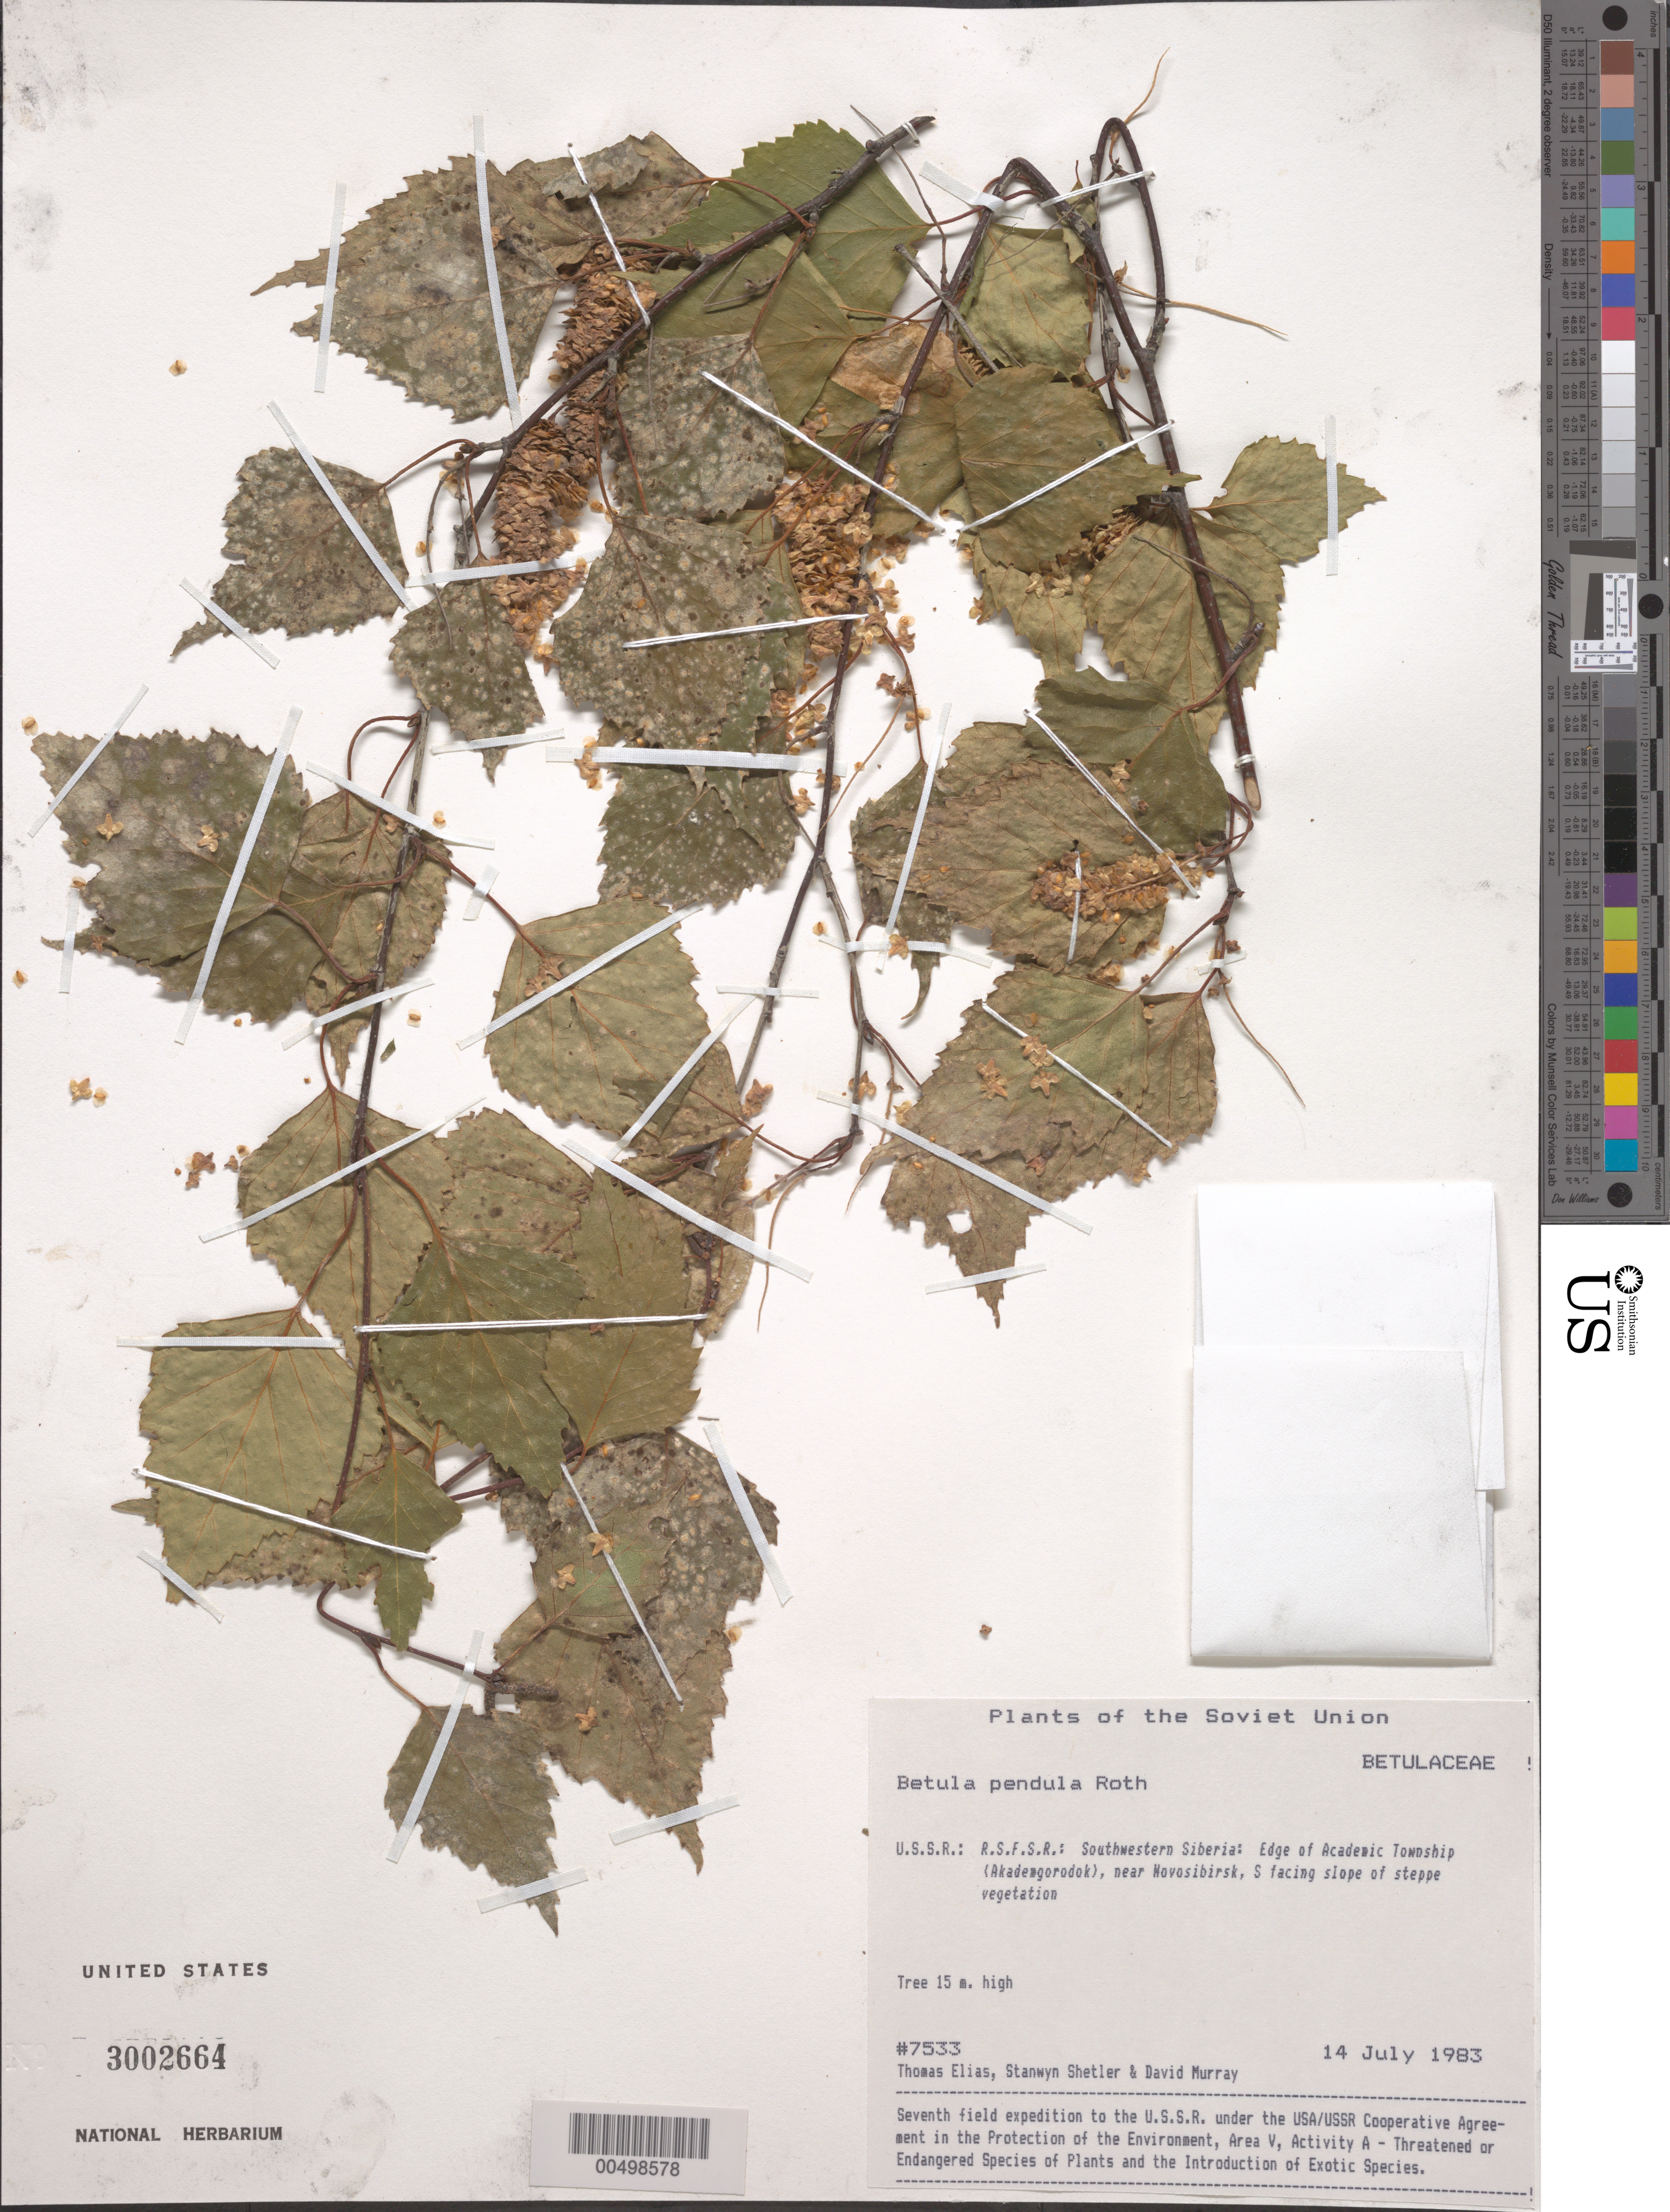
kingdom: Plantae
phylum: Tracheophyta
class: Magnoliopsida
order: Fagales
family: Betulaceae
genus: Betula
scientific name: Betula pendula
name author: Roth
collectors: T. Elias, S. Shetler & D. F. Murray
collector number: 7533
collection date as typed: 14 Jul 1983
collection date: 1983-07-14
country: Russian Federation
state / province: Novosibirsk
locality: edge of Academic Township (Akademgorodok), near Novosibirsk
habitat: S facing slope of steppe vegetation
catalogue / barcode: US 3002664